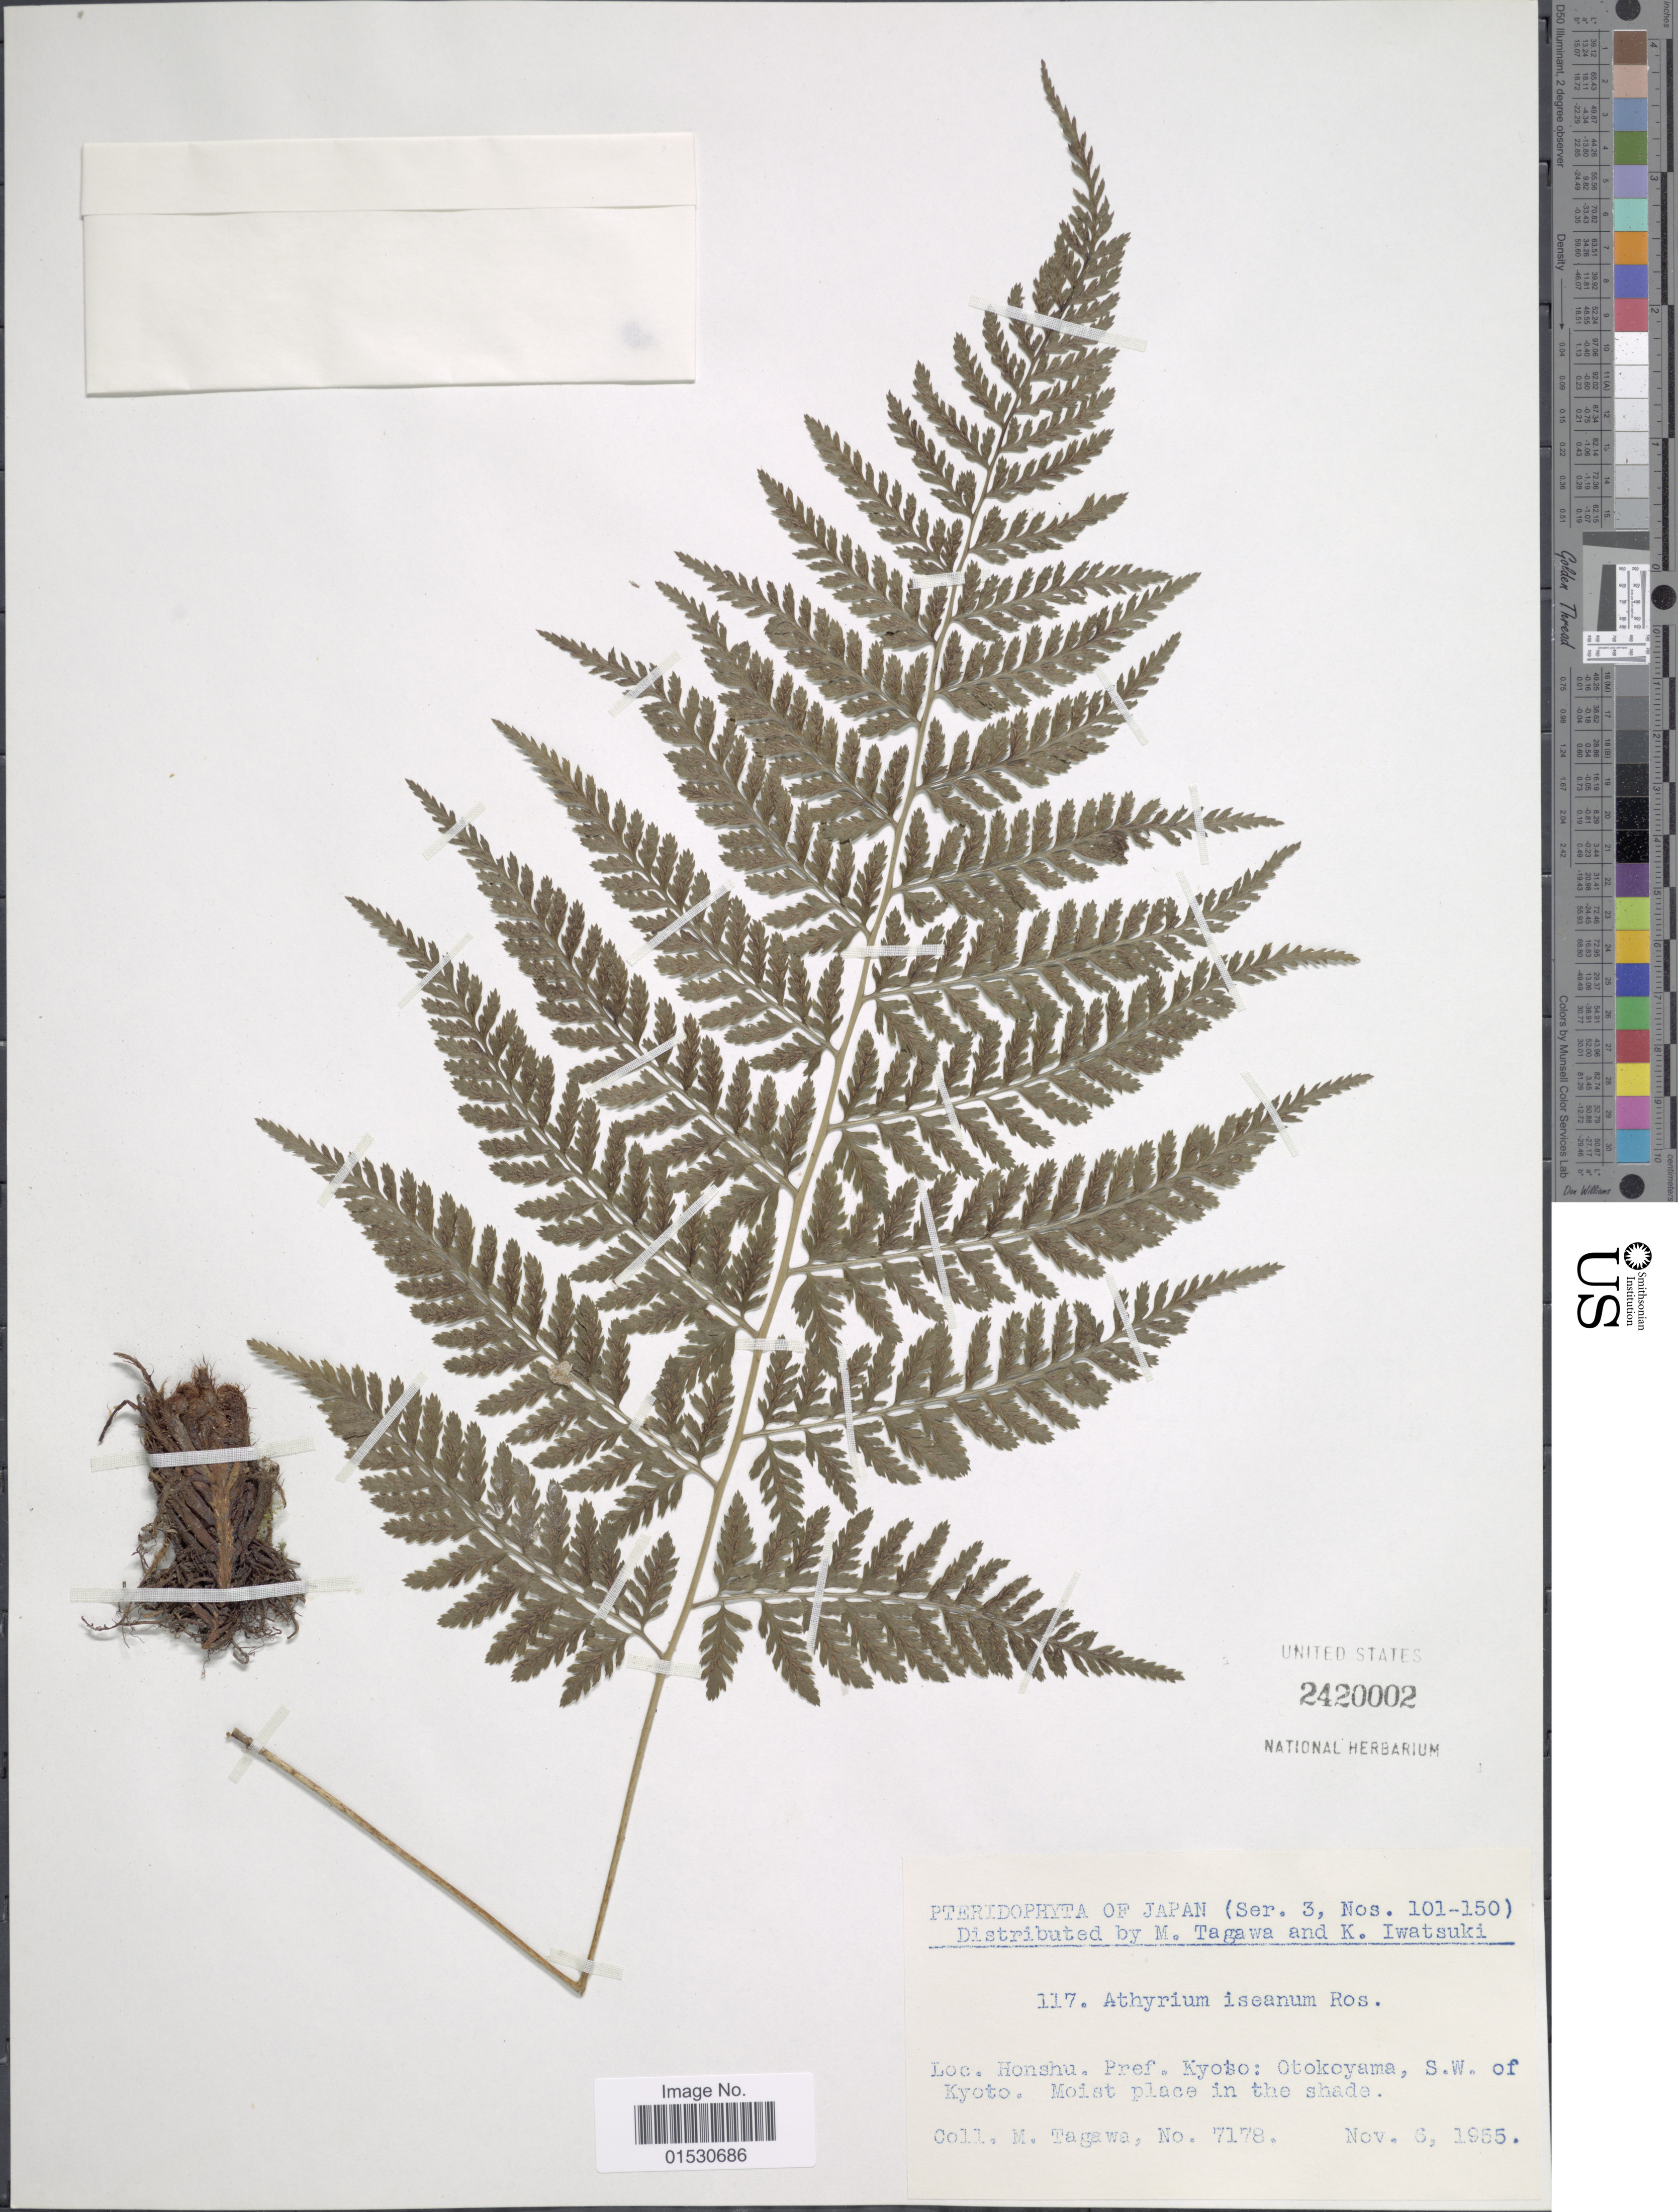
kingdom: Plantae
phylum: Tracheophyta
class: Polypodiopsida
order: Polypodiales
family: Athyriaceae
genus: Athyrium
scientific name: Athyrium iseanum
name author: Rosenst.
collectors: M. Tagawa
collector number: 7178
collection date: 1955-11-06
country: Japan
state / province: Kyoto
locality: Honshu: Otokoyama, S.W. of Kyoto. Moist place in the shade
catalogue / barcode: US 2420002